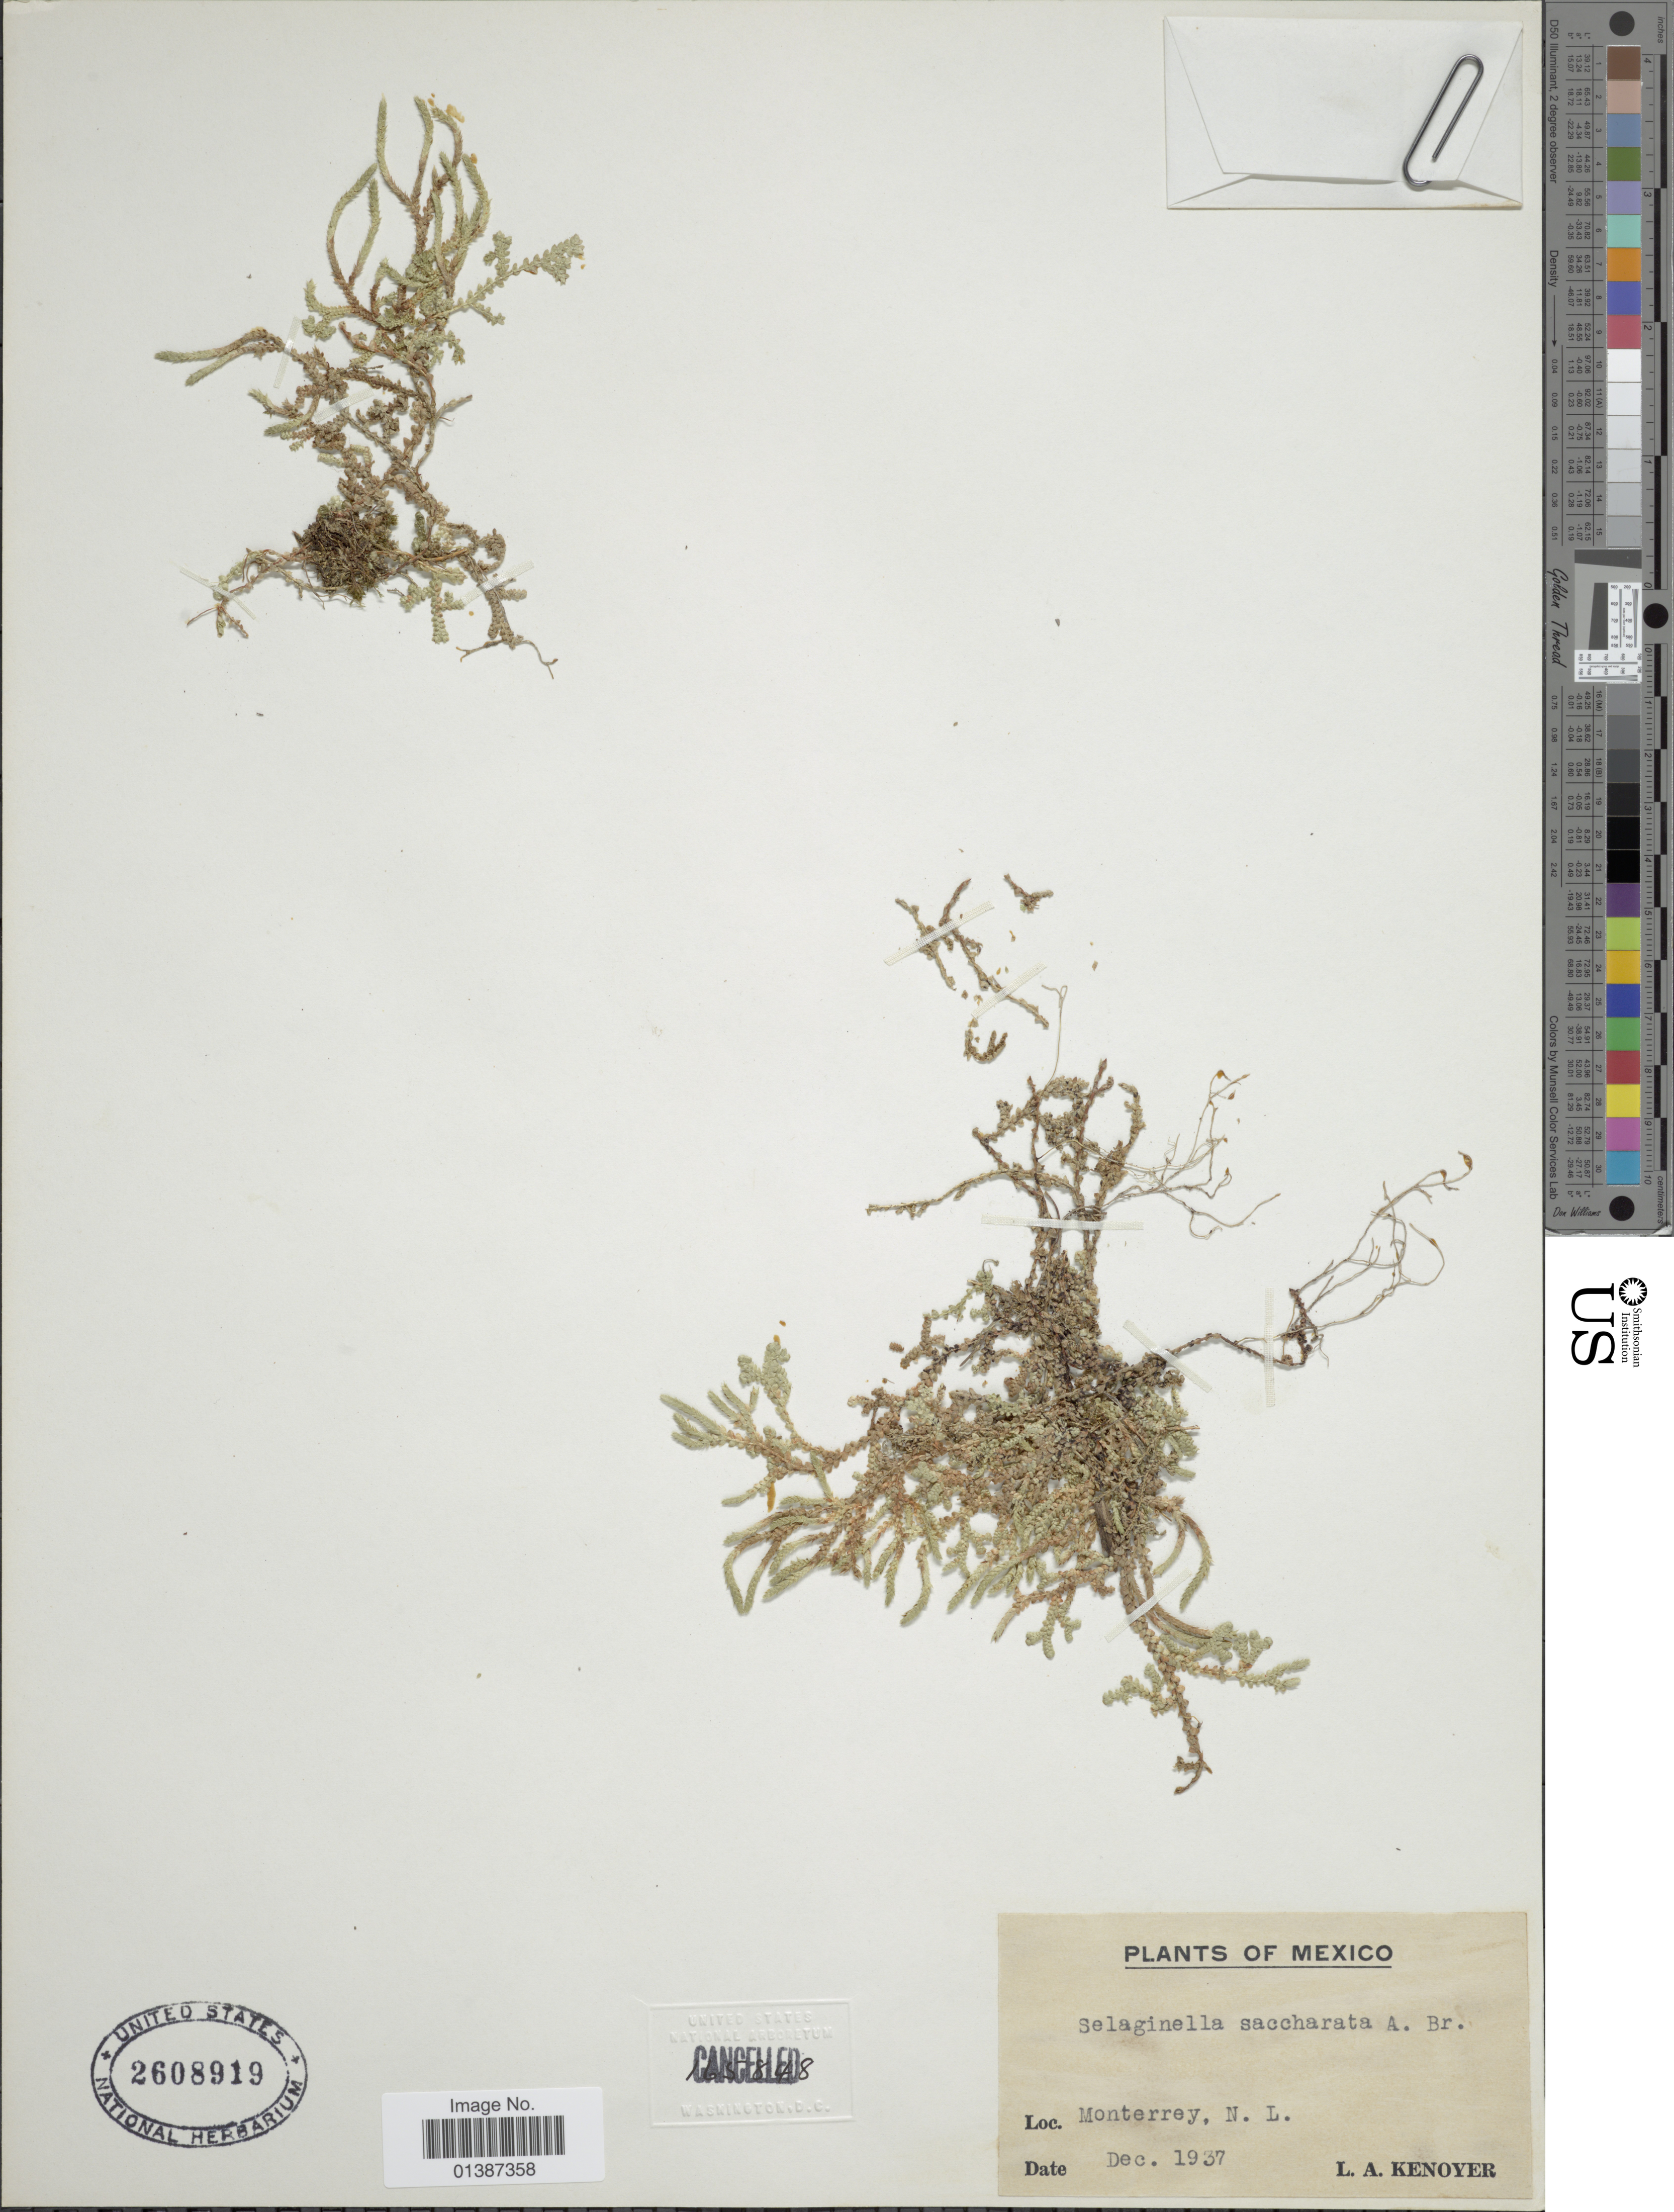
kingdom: Plantae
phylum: Tracheophyta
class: Lycopodiopsida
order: Selaginellales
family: Selaginellaceae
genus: Selaginella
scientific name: Selaginella delicatissima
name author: Linden ex A. Braun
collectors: L. A. Kenoyer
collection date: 1937-12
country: Mexico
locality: Monterrey, N.L.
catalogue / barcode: US 2608919